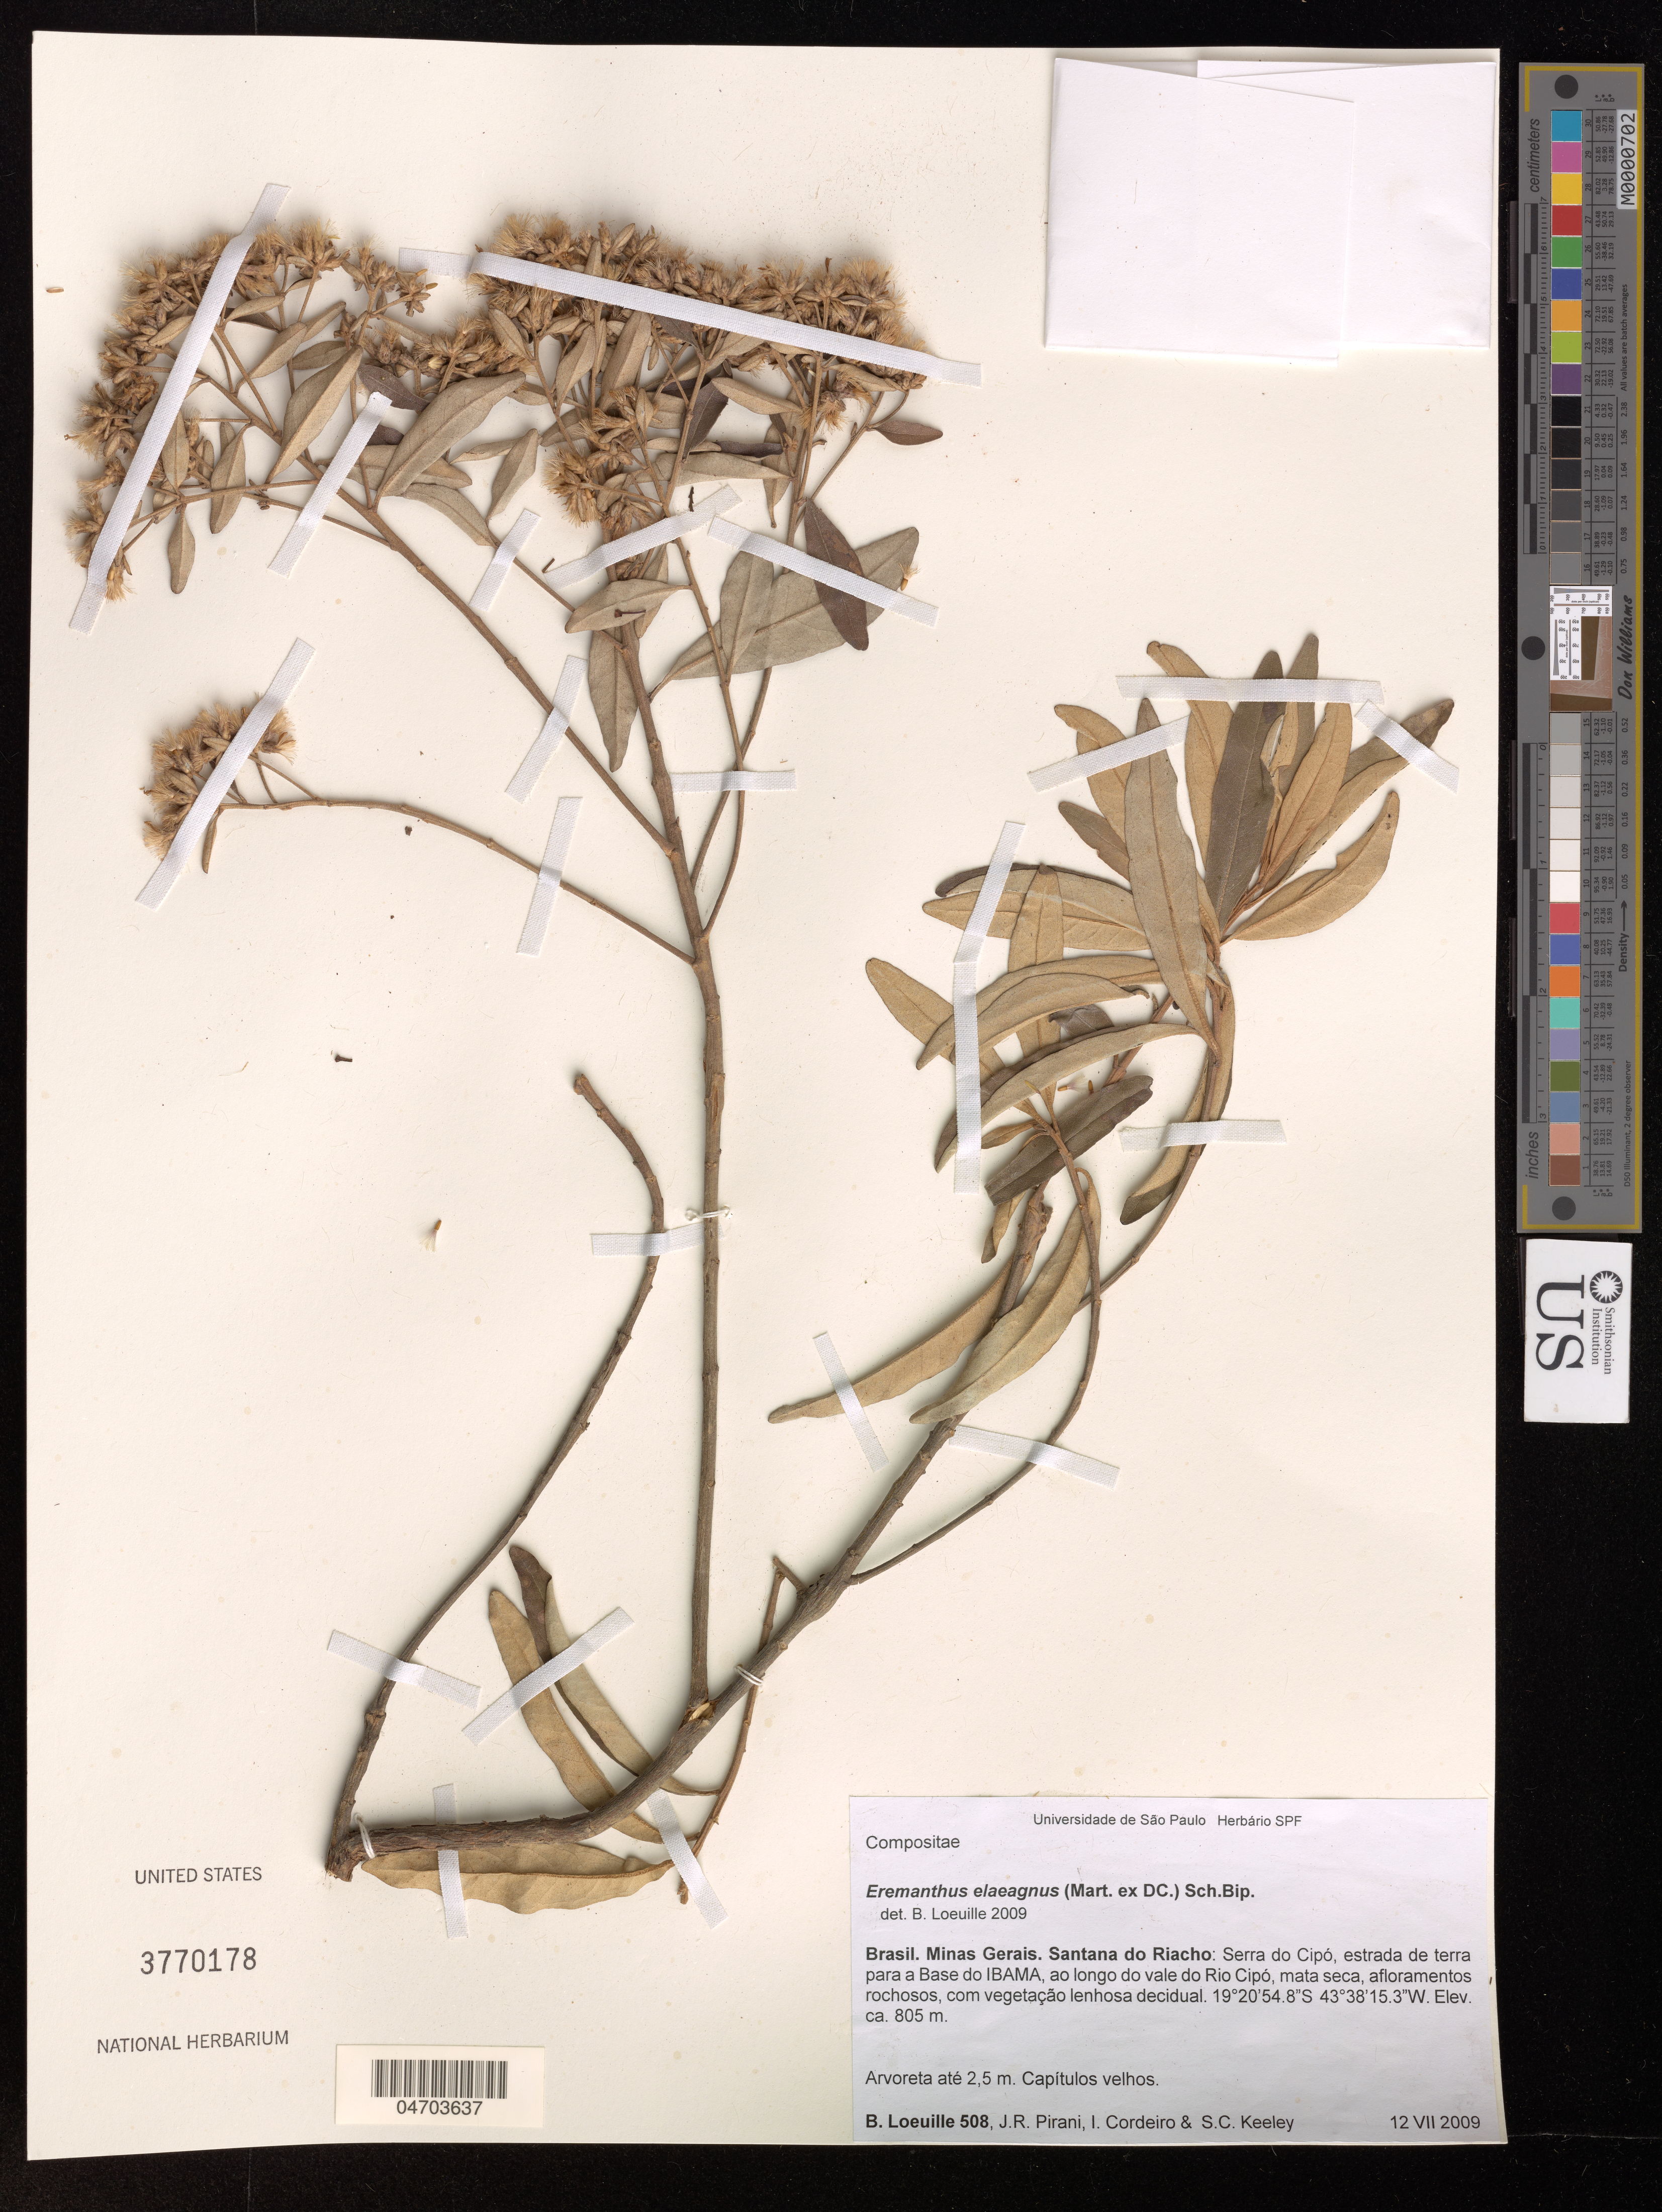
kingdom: Plantae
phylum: Tracheophyta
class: Magnoliopsida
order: Asterales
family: Asteraceae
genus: Eremanthus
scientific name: Eremanthus elaeagnus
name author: (Mart. ex DC.) Sch. Bip.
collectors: B. Loeuille, J. Pirani, I. Coirdeiro & S. C. Keeley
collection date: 2009-07-12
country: Brazil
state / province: São Paulo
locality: Minas Gerais, Santana do Riacho: Serra do Cipo, Rio Cipo.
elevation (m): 805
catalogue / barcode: US 3770178